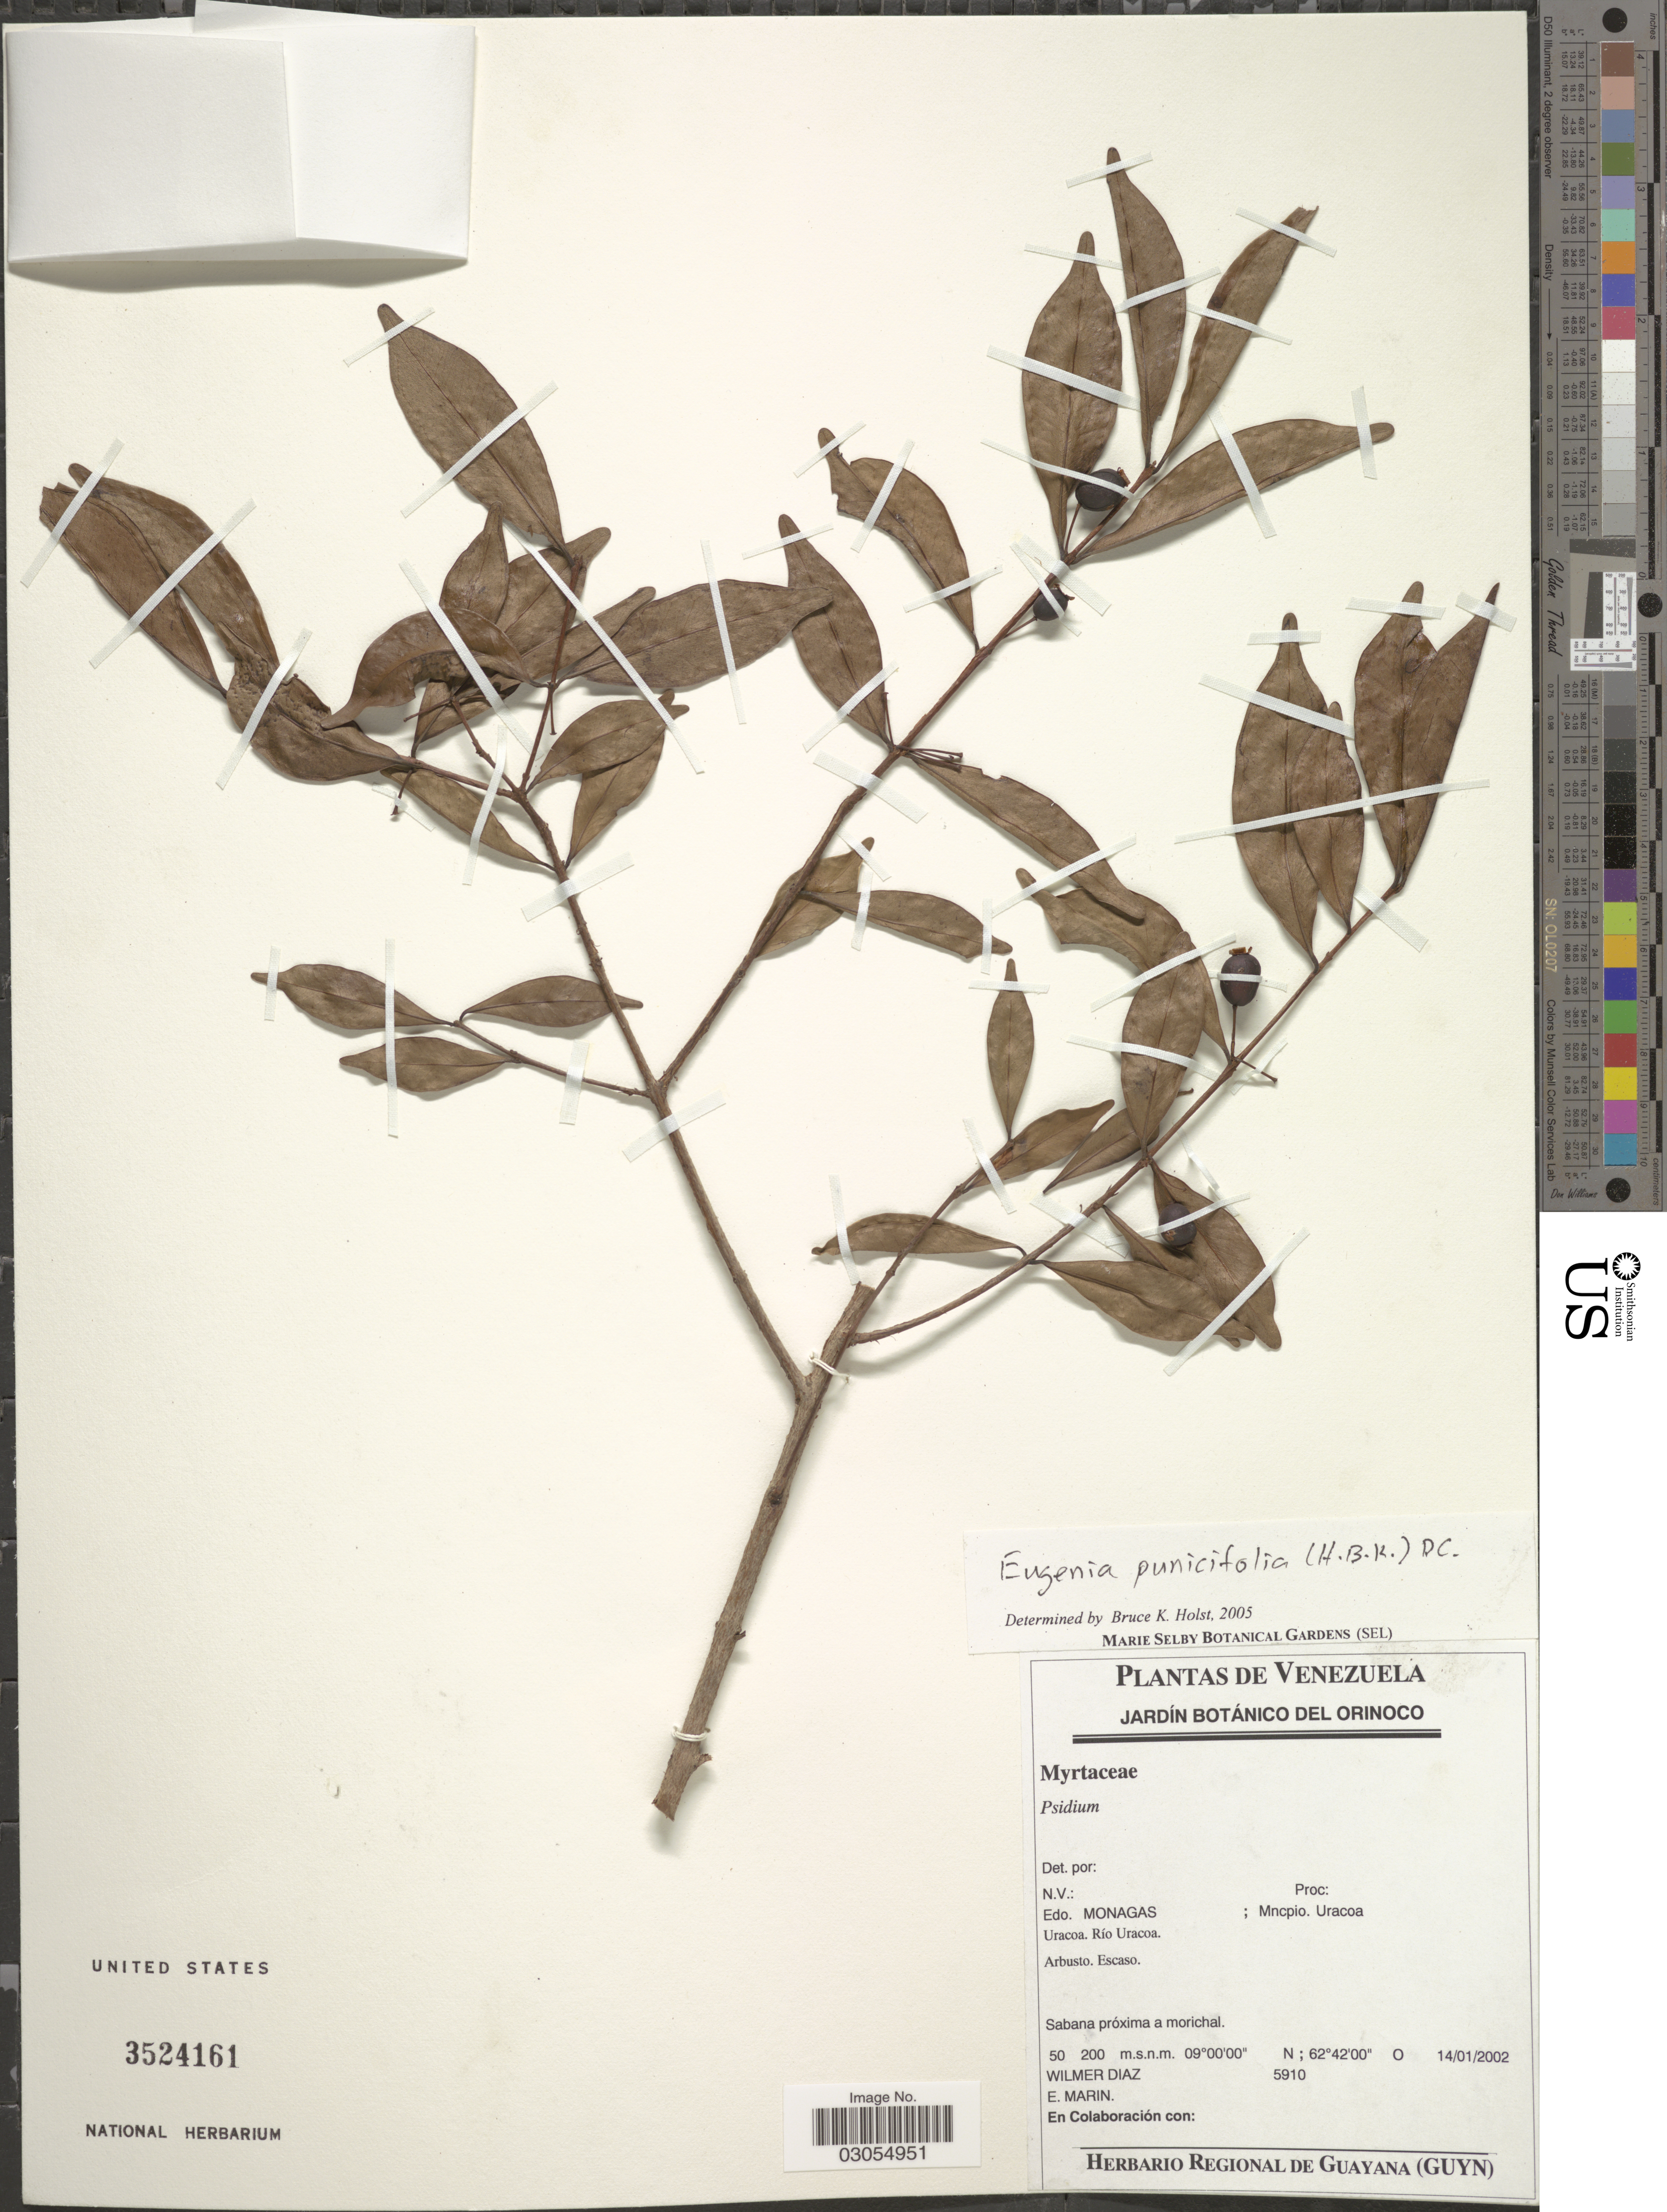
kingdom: Plantae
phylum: Tracheophyta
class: Magnoliopsida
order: Myrtales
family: Myrtaceae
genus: Eugenia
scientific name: Eugenia punicifolia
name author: (Kunth) DC.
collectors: W. Díaz P. & E. Marin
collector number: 5910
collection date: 2002-01-14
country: Venezuela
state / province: Monagas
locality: Mncpio. Uracoa. Uracoa. Río Uracoa.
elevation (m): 50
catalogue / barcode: US 3524161